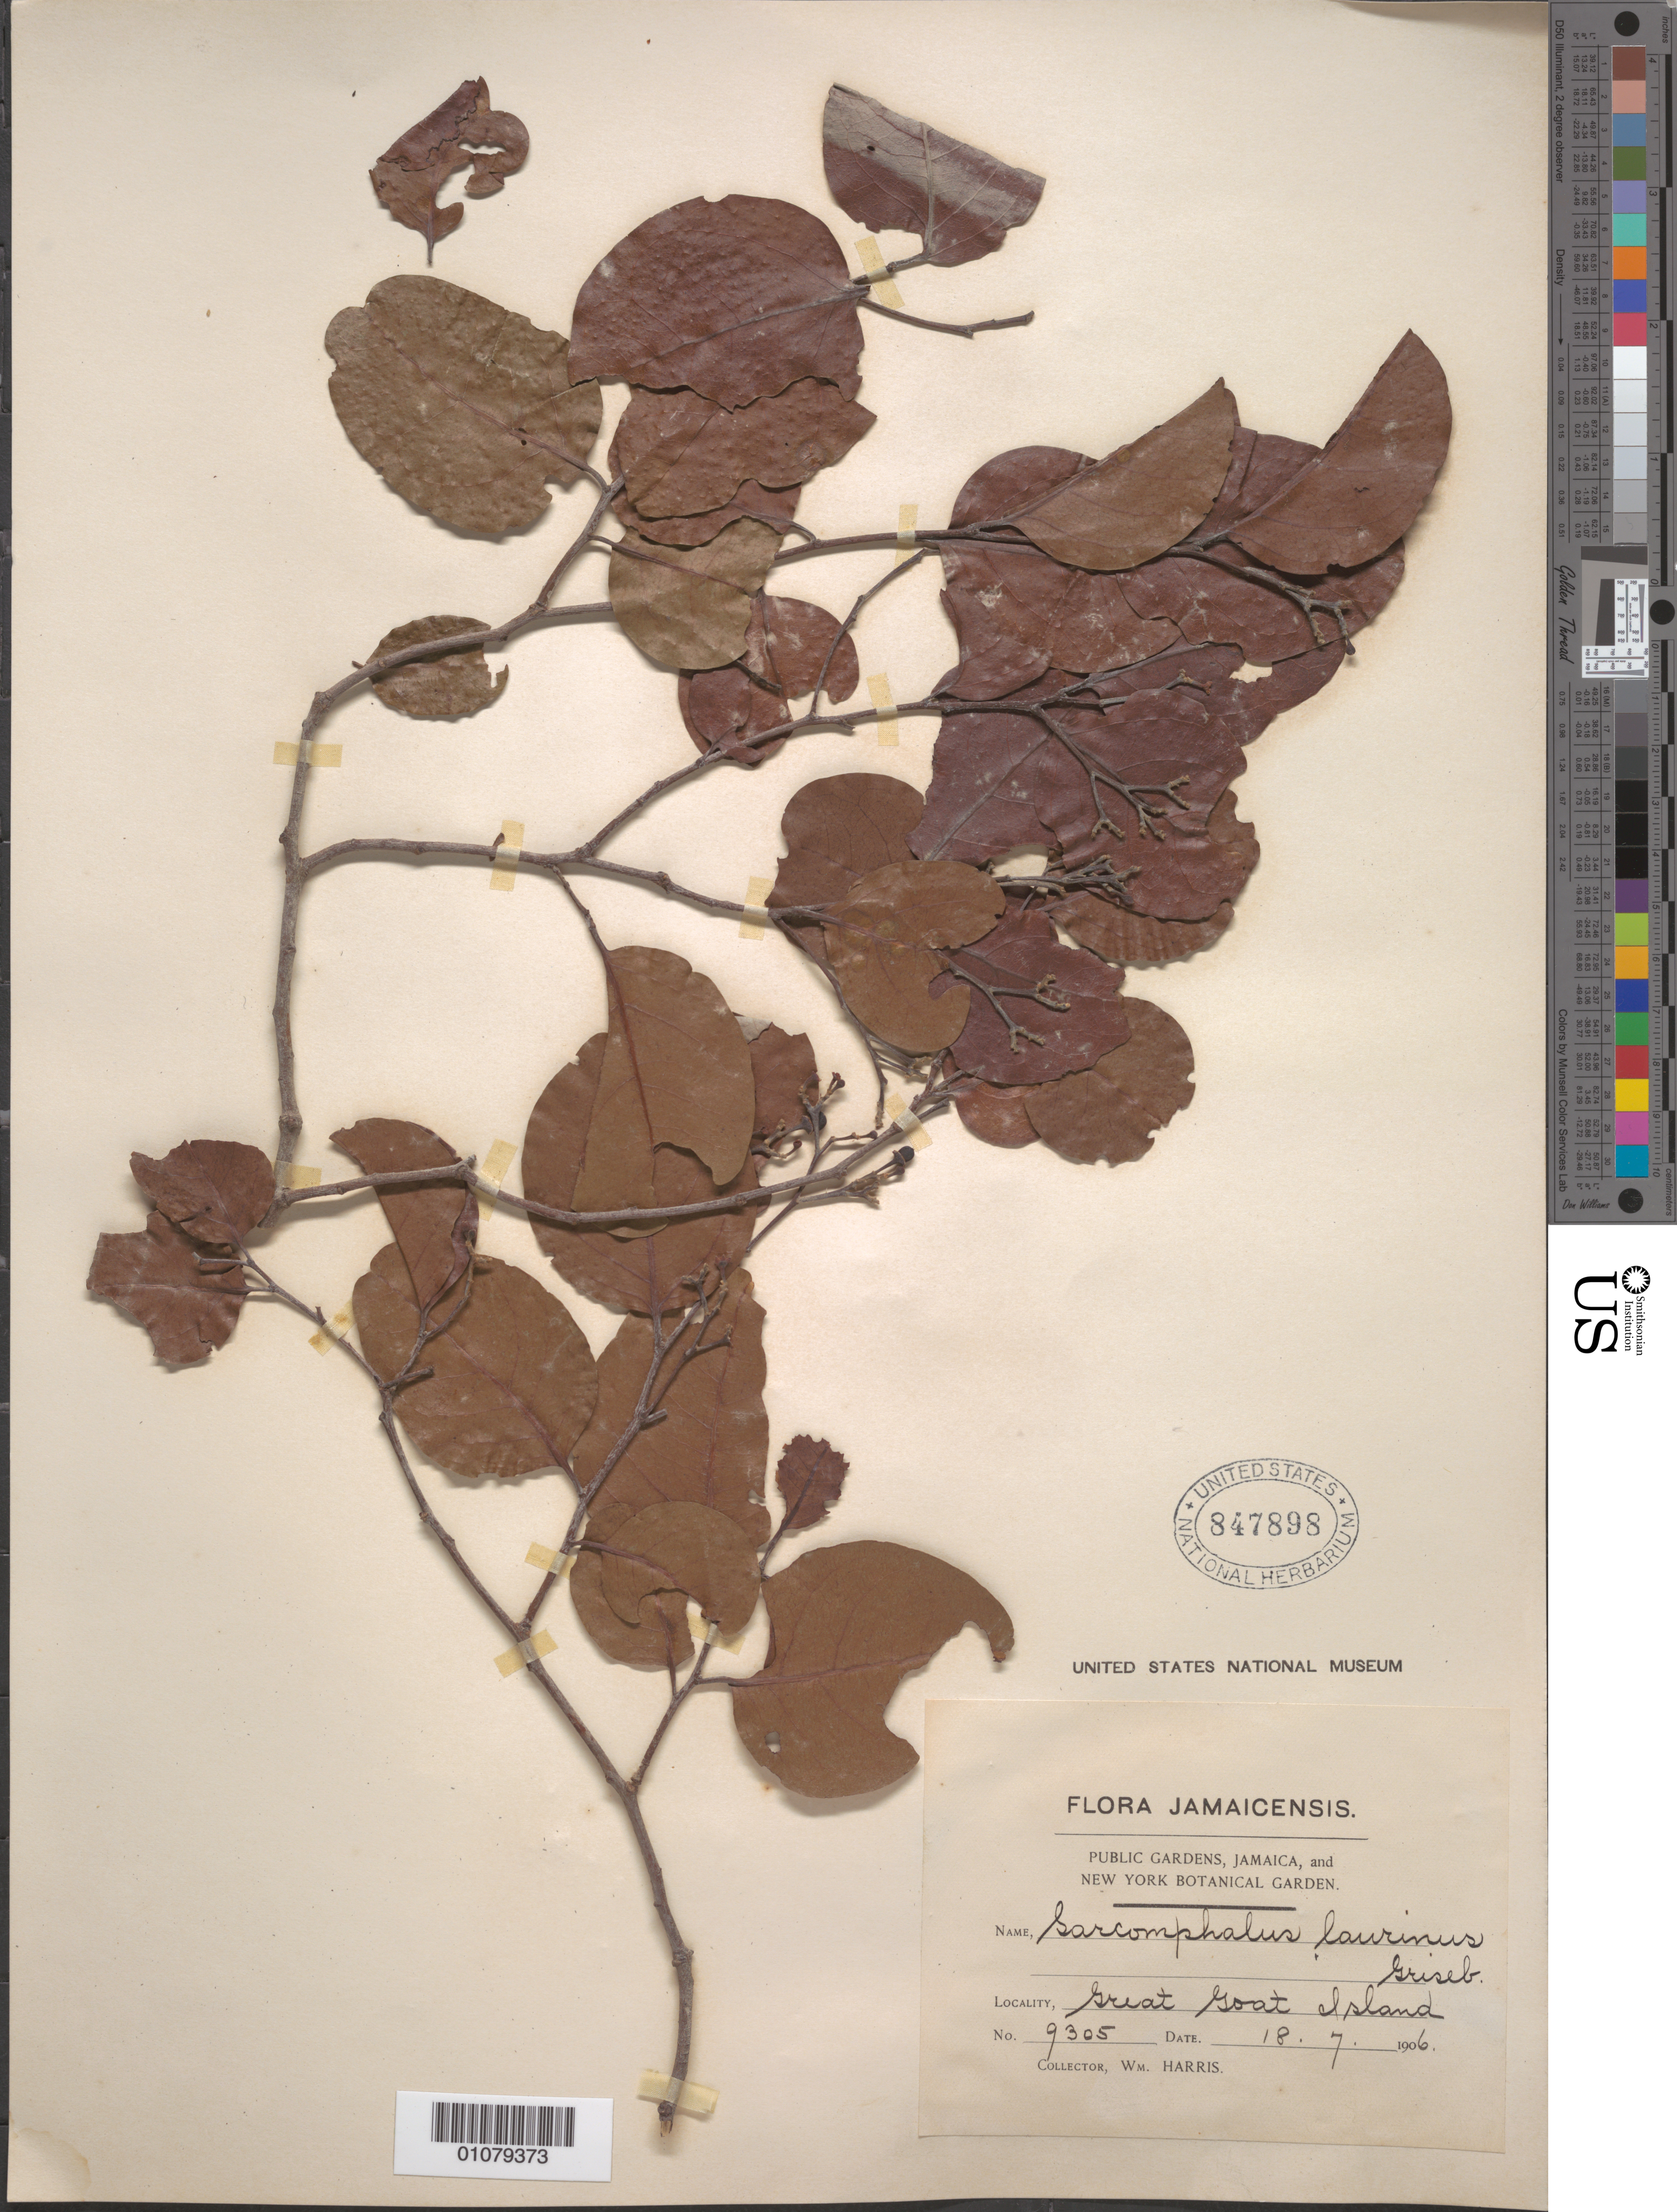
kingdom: Plantae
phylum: Tracheophyta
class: Magnoliopsida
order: Rosales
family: Rhamnaceae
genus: Sarcomphalus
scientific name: Sarcomphalus laurinus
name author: Griseb.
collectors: W. H. Harris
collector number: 9305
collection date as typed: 18 Jul 1906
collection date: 1906-07-18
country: Jamaica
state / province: Saint Catherine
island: Great Goat Island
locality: Great Goat Island.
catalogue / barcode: US 847898